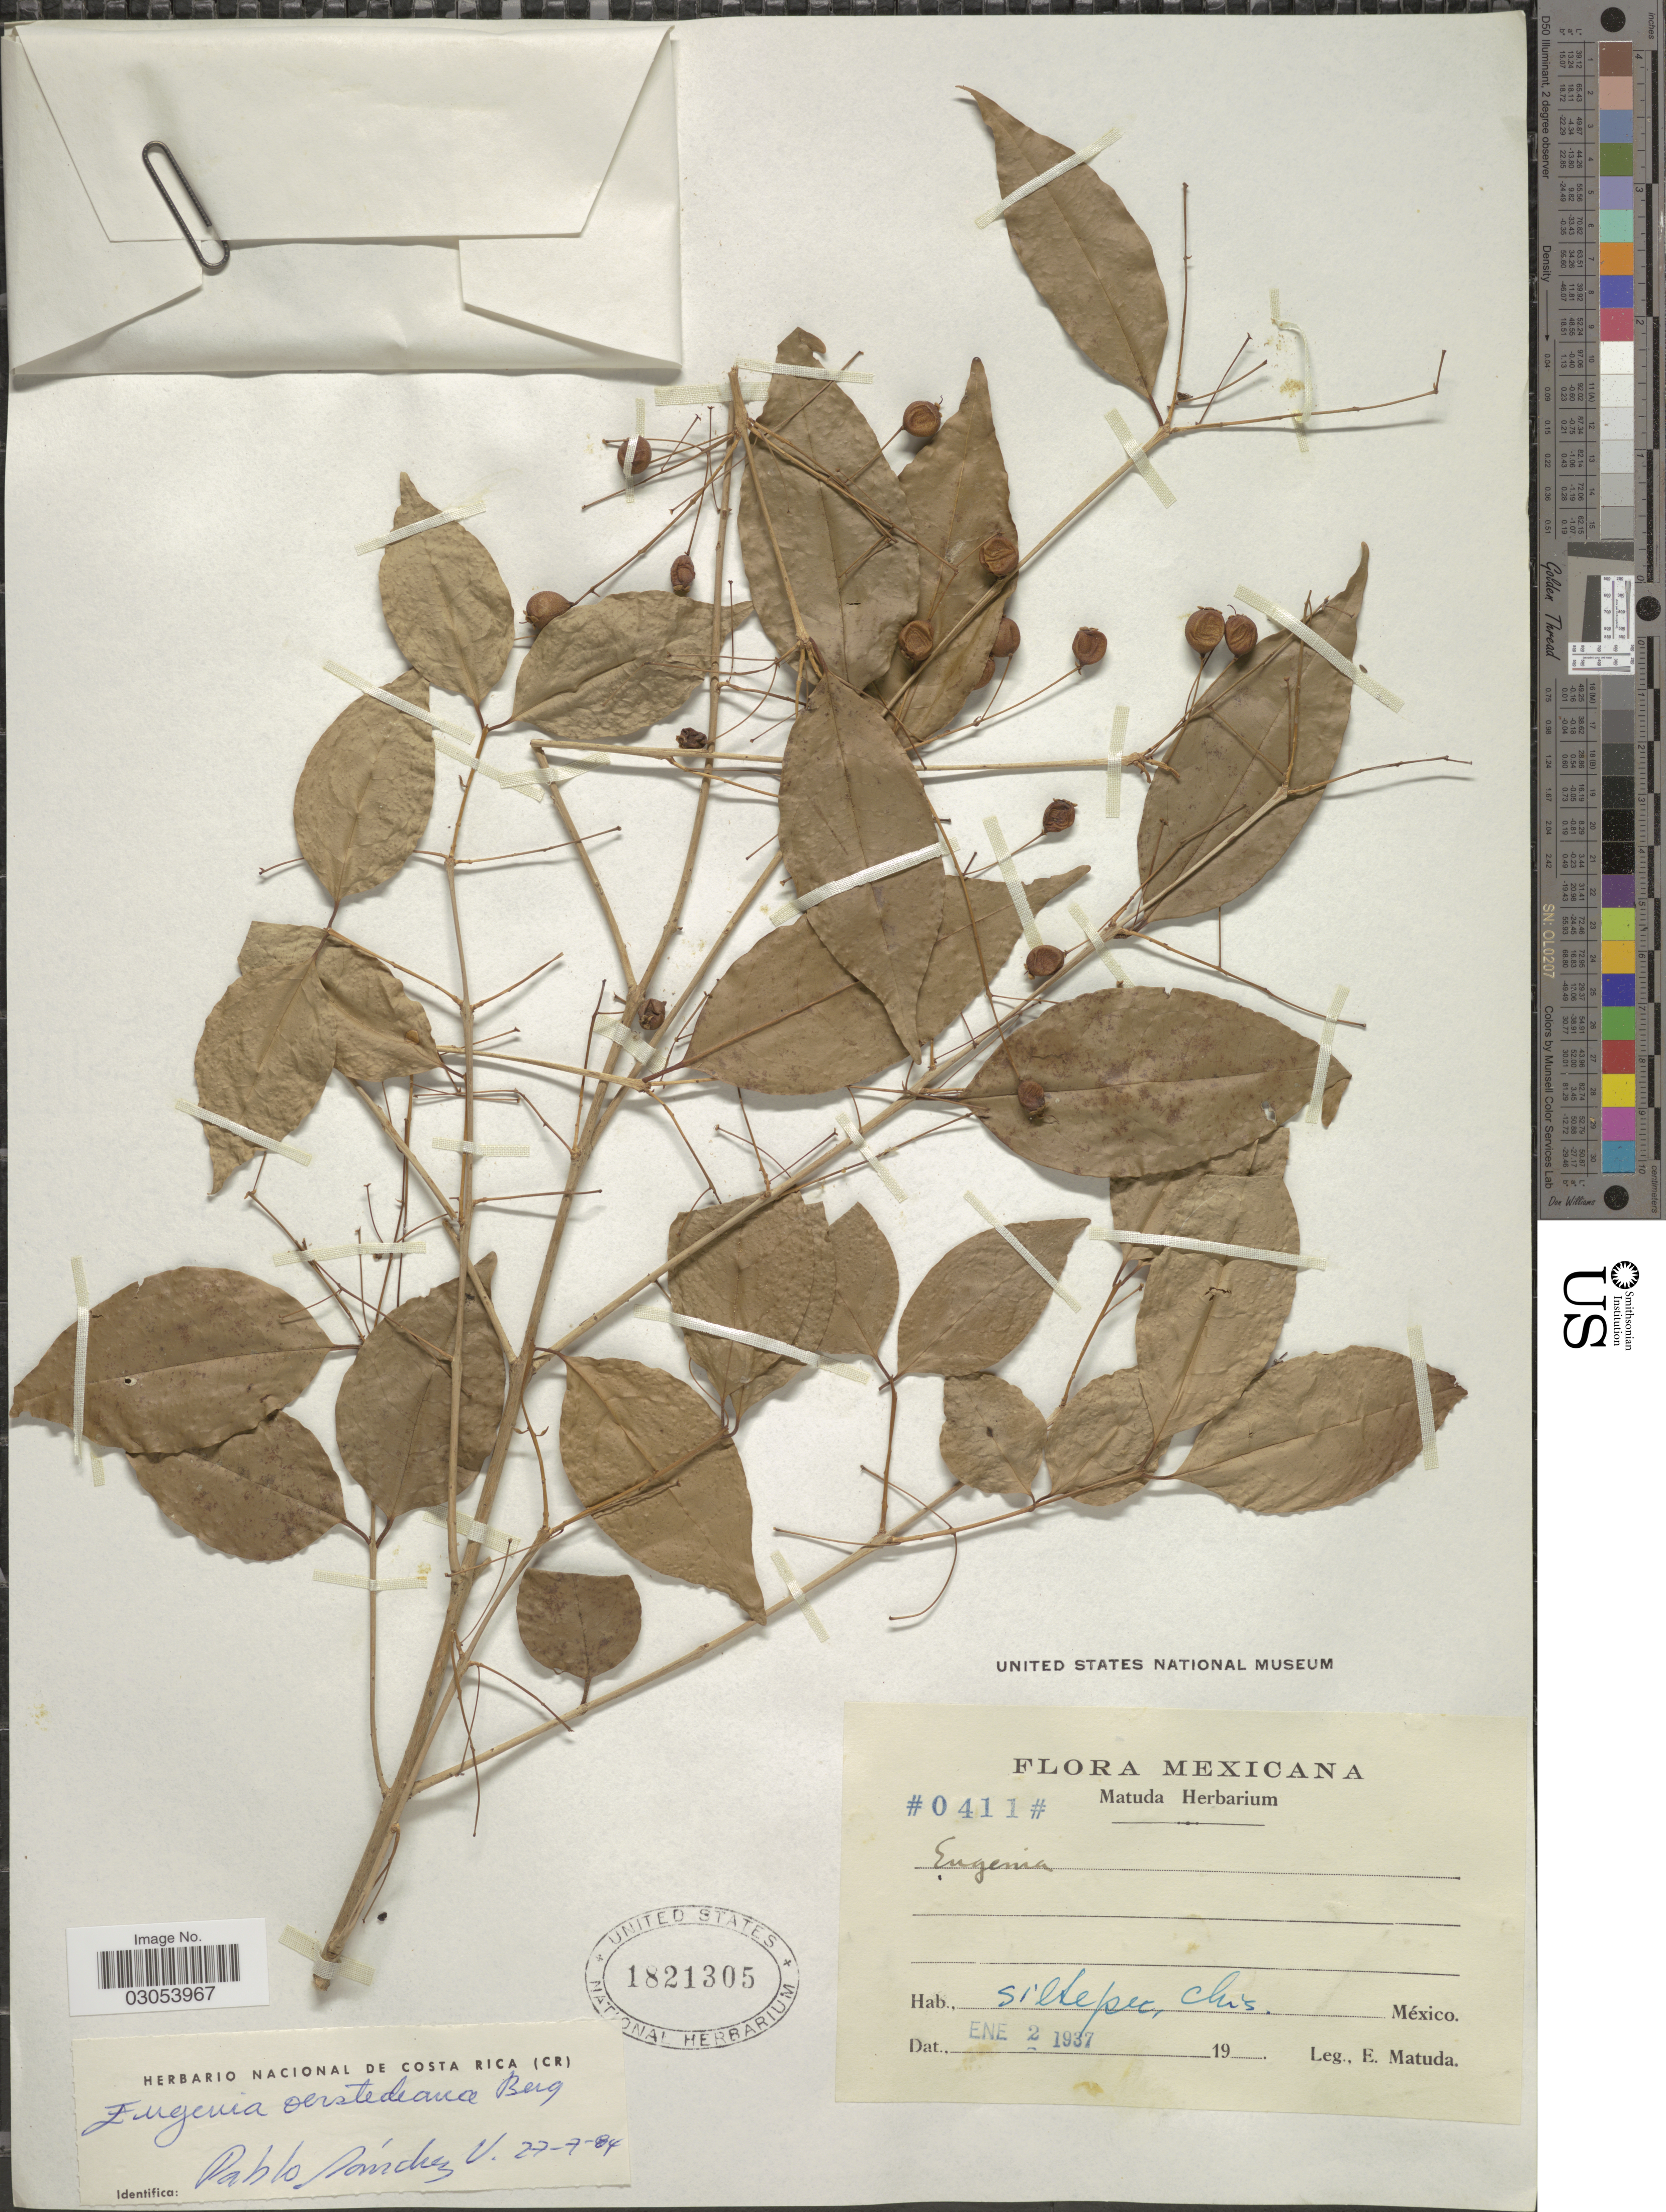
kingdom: Plantae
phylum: Tracheophyta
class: Magnoliopsida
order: Myrtales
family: Myrtaceae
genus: Eugenia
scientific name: Eugenia oerstediana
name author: O. Berg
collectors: E. Matuda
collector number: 0411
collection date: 1937-01-02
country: Mexico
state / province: Chiapas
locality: Siltepec.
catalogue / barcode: US 1821305